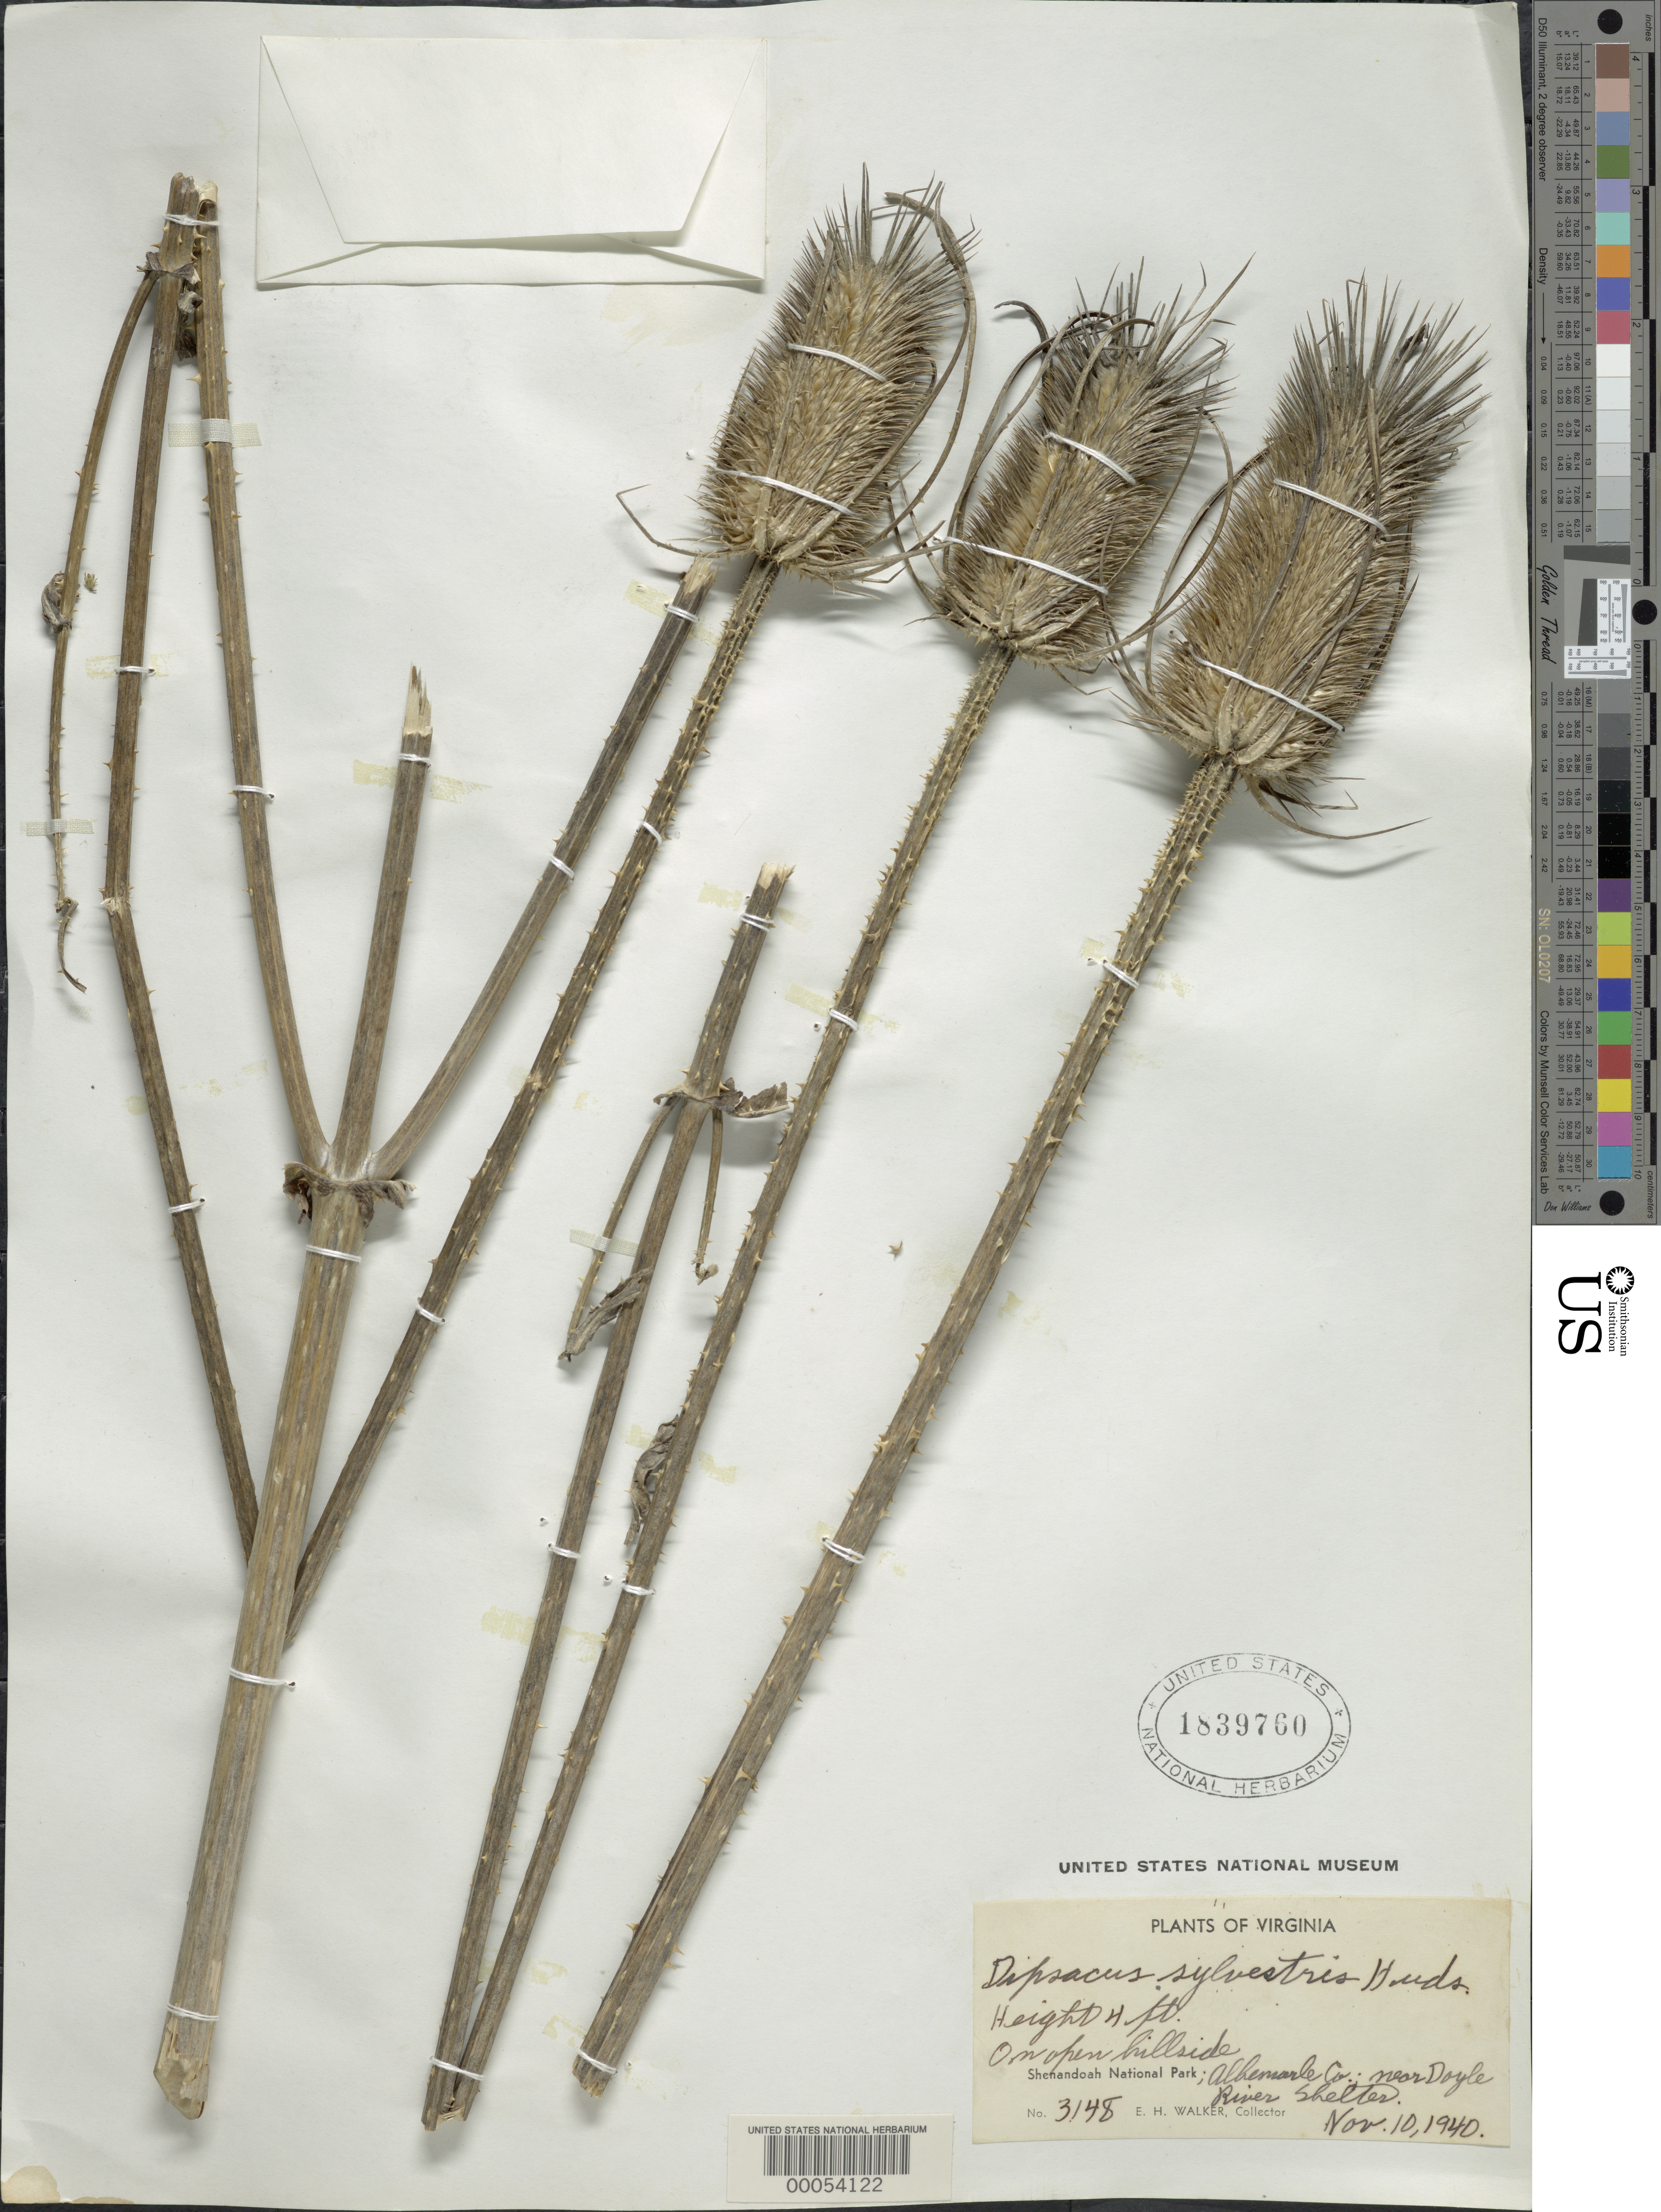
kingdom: Plantae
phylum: Tracheophyta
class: Magnoliopsida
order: Dipsacales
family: Caprifoliaceae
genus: Dipsacus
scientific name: Dipsacus sylvestris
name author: Huds.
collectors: E. H. Walker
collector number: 3148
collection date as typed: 10 Nov 1940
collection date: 1940-11-10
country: United States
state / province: Virginia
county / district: Albemarle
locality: Shenandoah National Park, near Doyle River Shelter.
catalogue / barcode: US 1839760